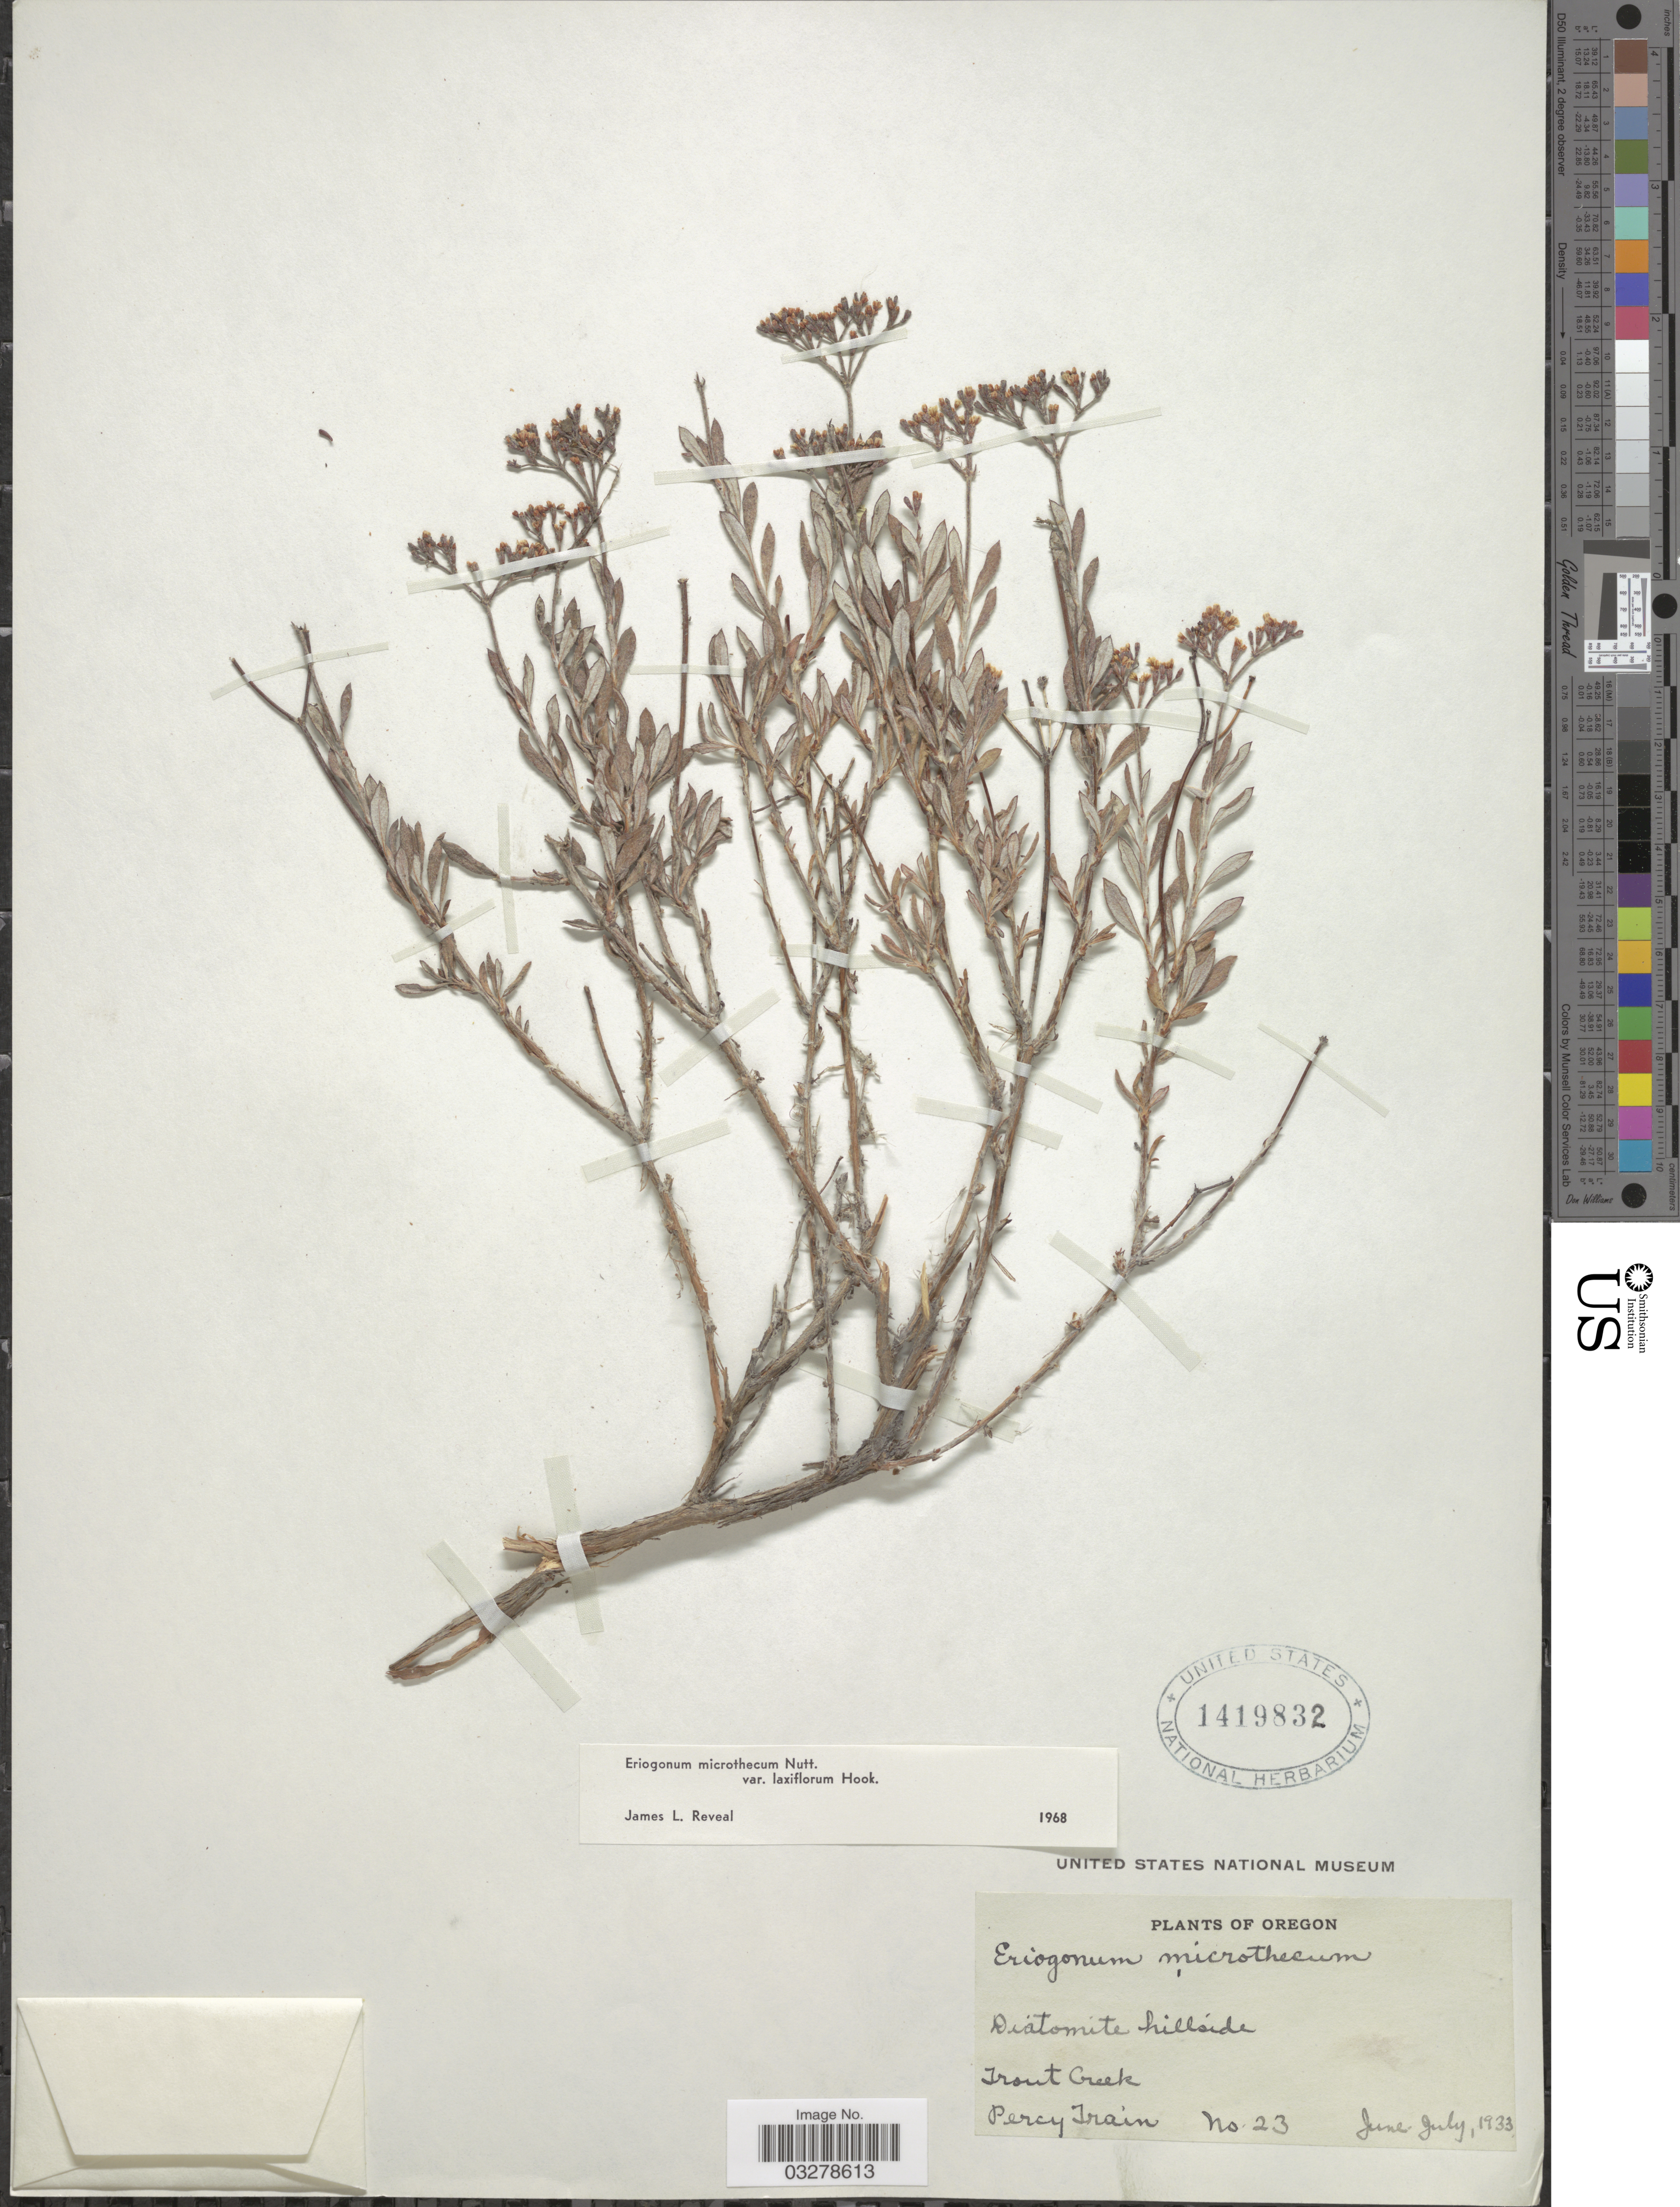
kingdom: Plantae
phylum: Tracheophyta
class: Magnoliopsida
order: Caryophyllales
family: Polygonaceae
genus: Eriogonum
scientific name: Eriogonum microtheca var. laxiflorum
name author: Hook.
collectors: P. Train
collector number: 23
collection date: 1933-06/1933-07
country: United States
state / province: Oregon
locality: Diatomite hillside. Trout Creek.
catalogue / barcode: US 1419832